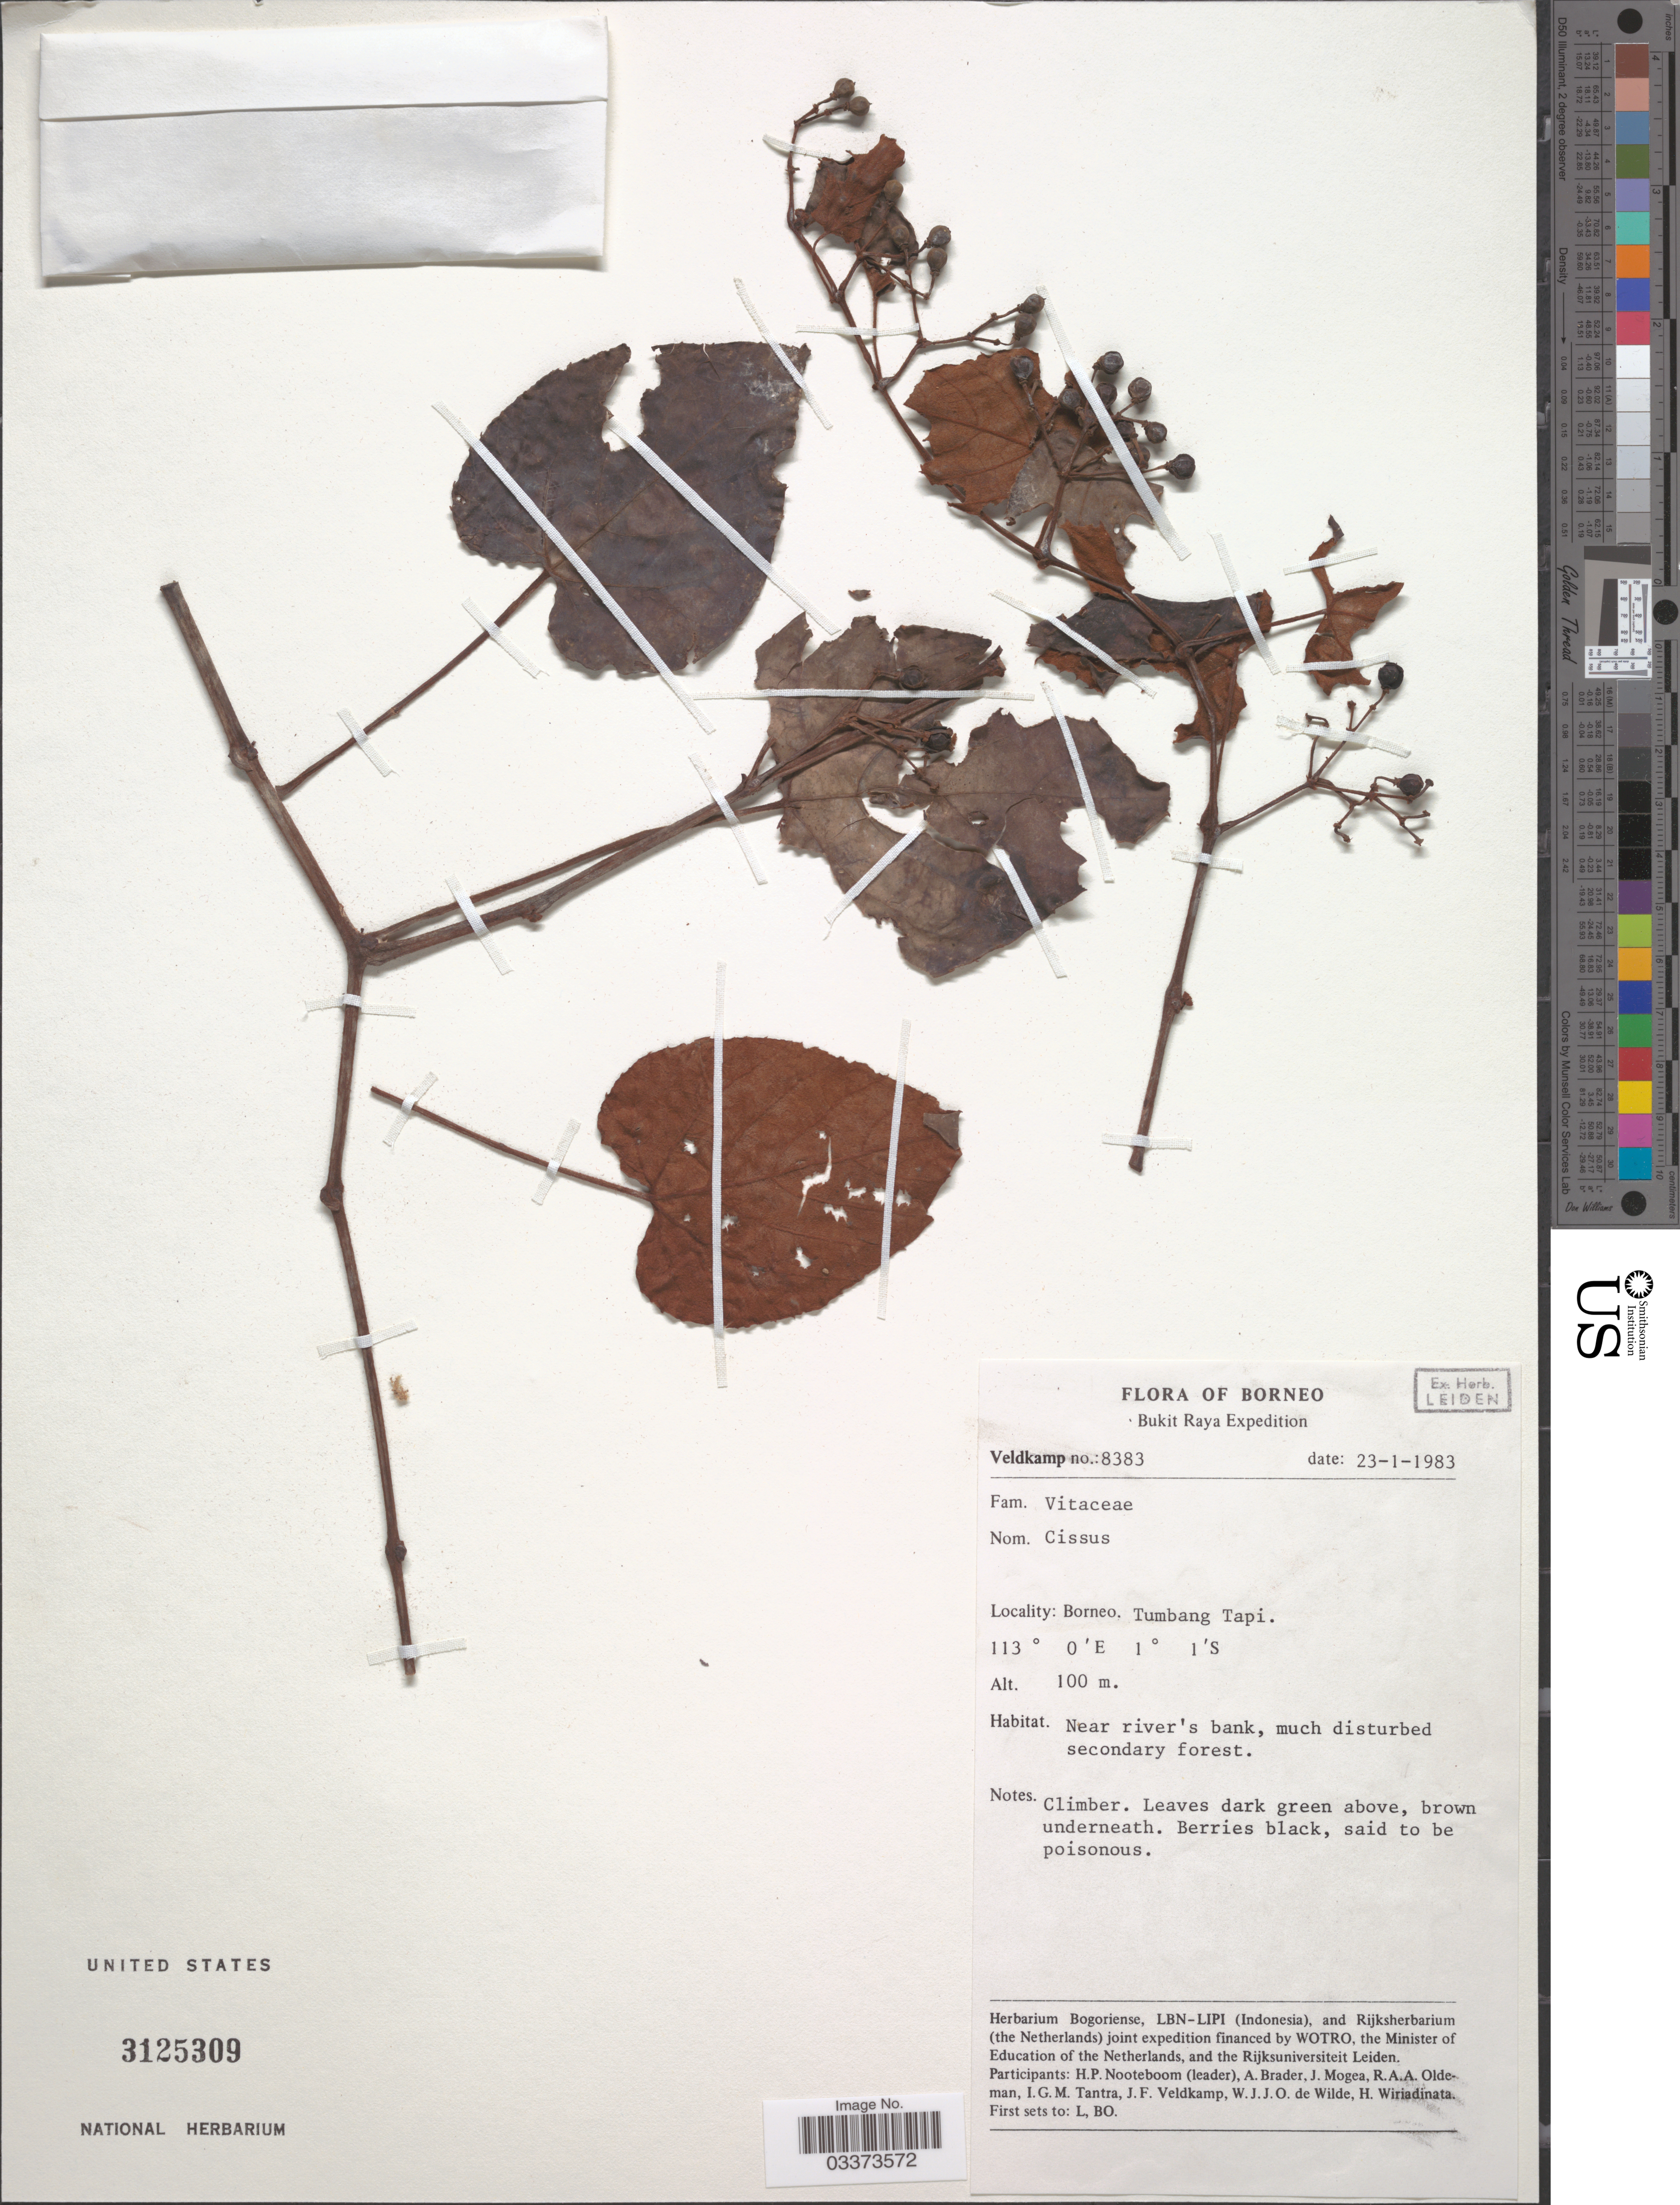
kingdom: Plantae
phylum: Tracheophyta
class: Magnoliopsida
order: Vitales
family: Vitaceae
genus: Cissus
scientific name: Cissus sp.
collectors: J. F. Veldkamp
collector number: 8383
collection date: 1983-01-23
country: Indonesia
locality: Borneo. Bukit Raya. Tumbang Tapi. Near river's bank.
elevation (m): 100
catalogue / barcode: US 3125309